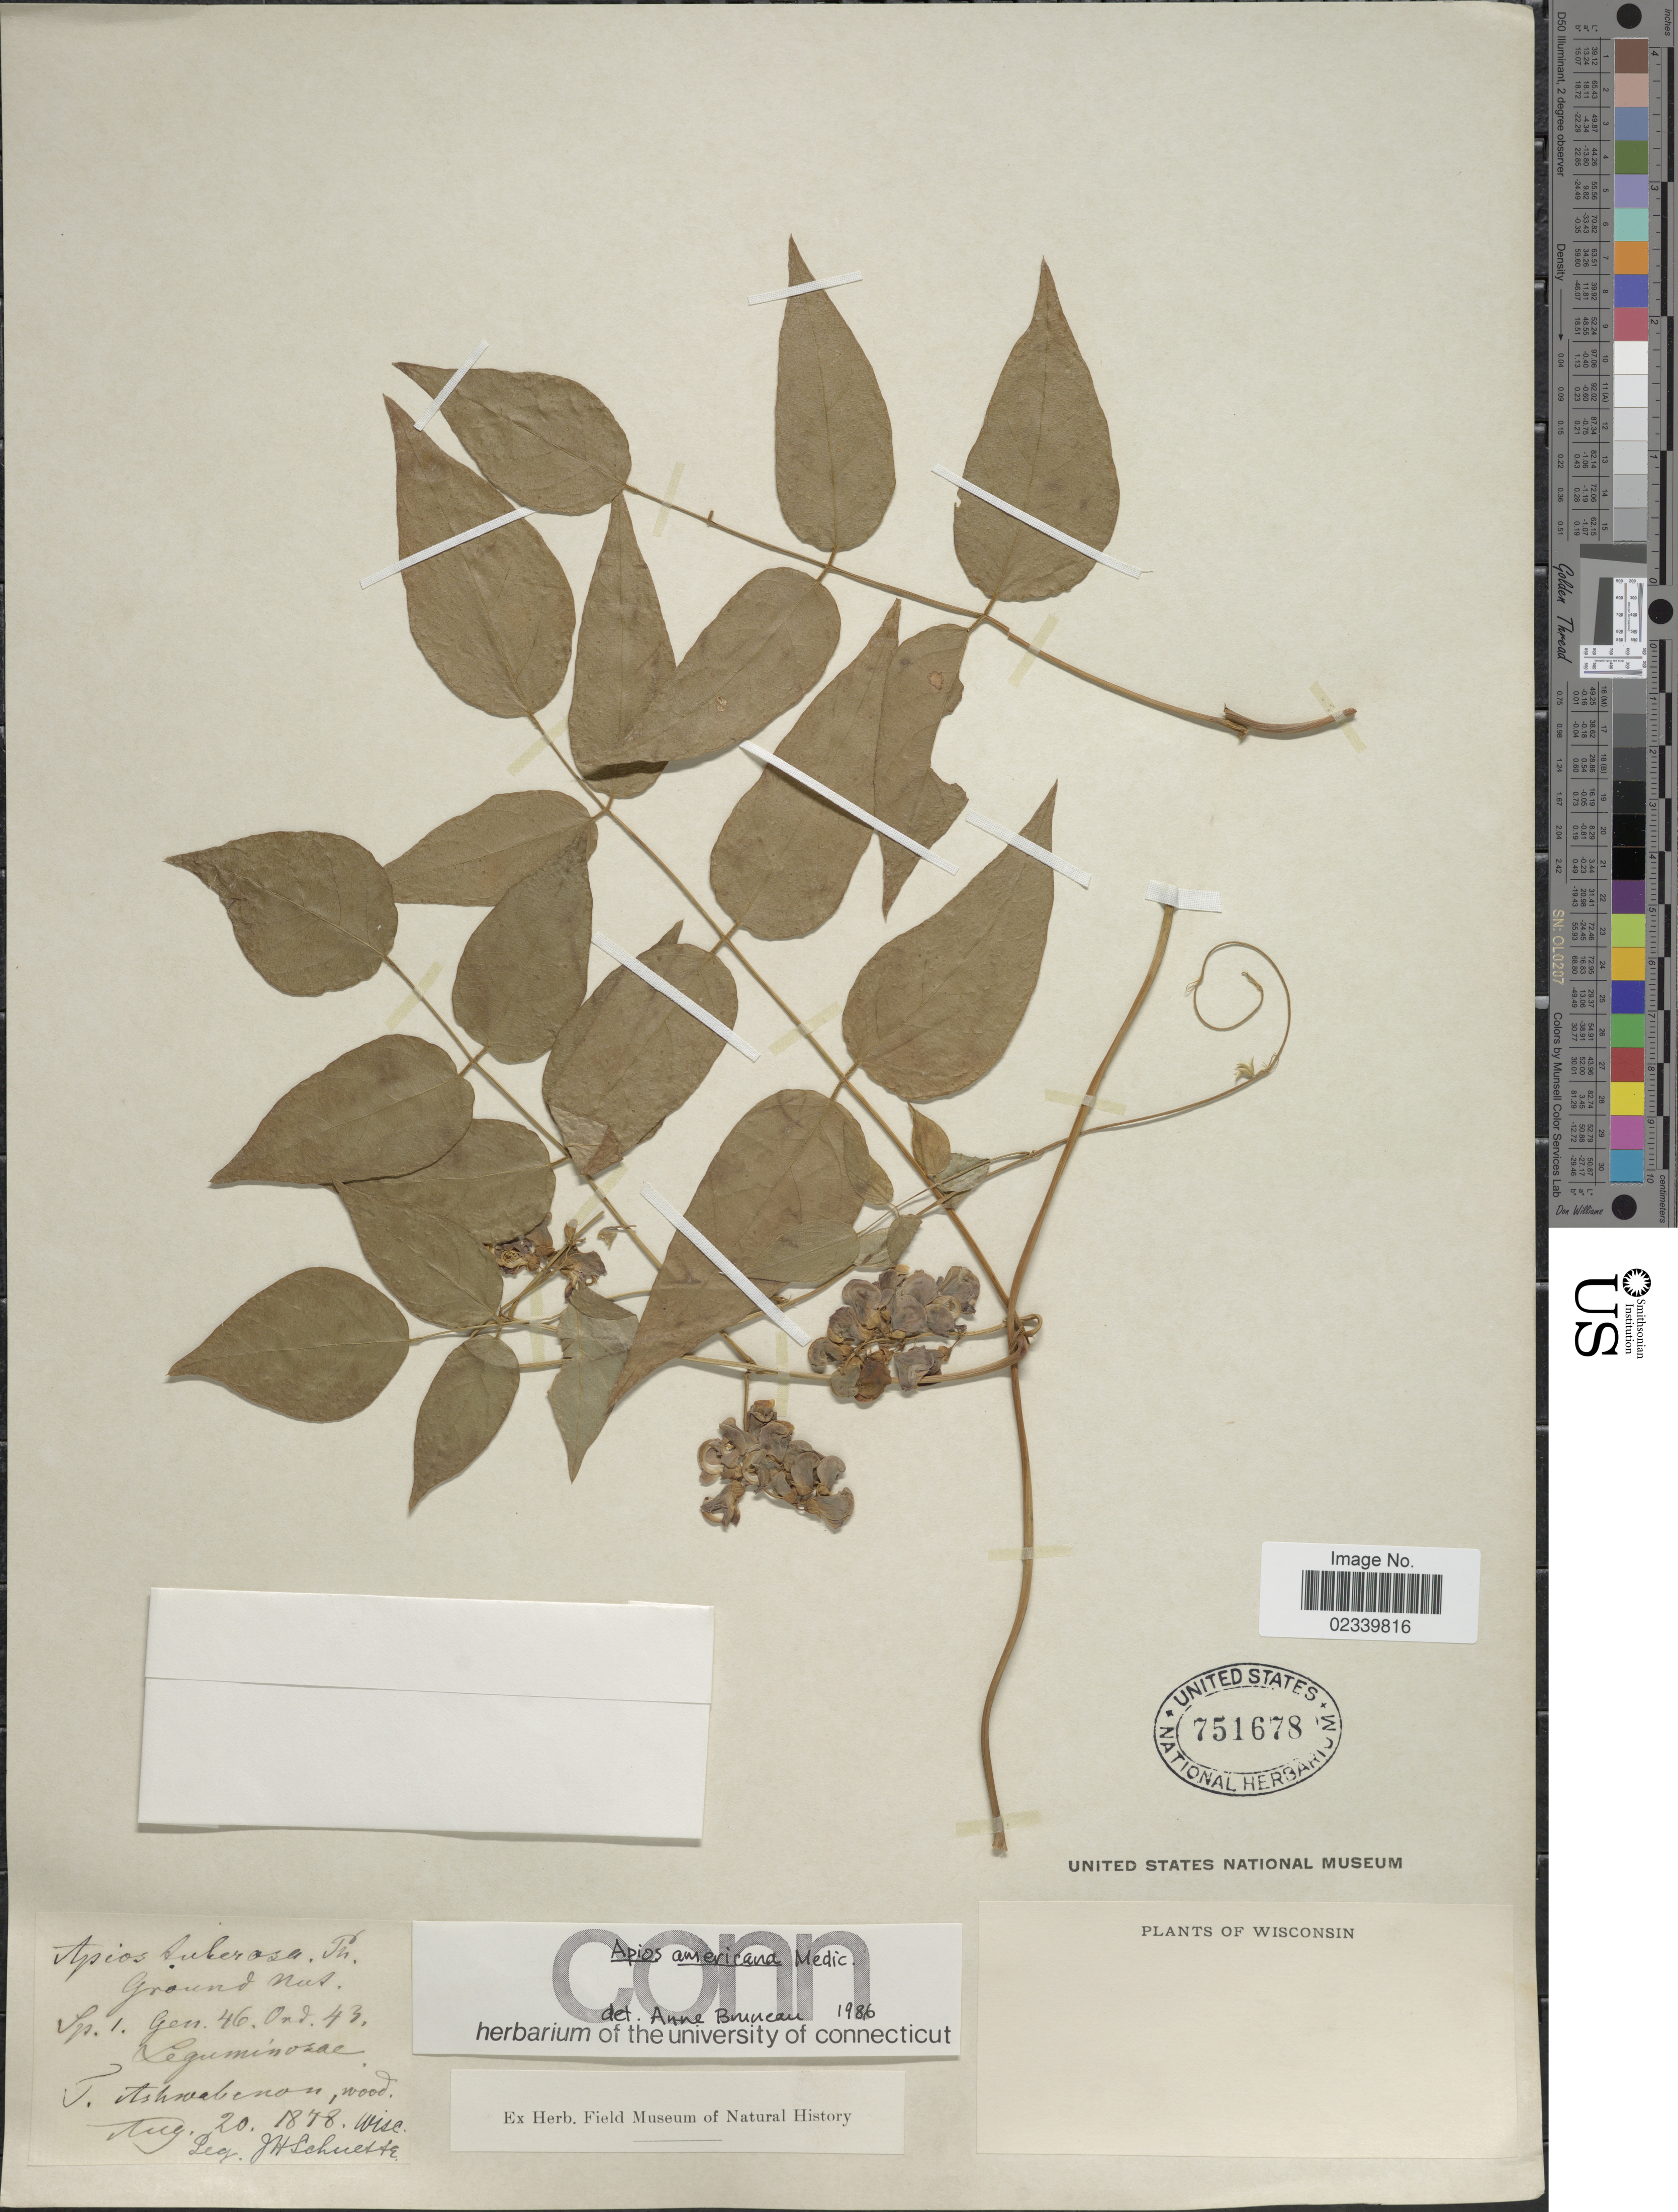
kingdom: Plantae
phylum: Tracheophyta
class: Magnoliopsida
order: Fabales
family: Fabaceae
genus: Apios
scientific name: Apios americana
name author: Medik.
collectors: J. H. Schuette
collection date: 1848-08-20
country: United States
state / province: Wisconsin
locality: Wisc.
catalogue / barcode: US 751678